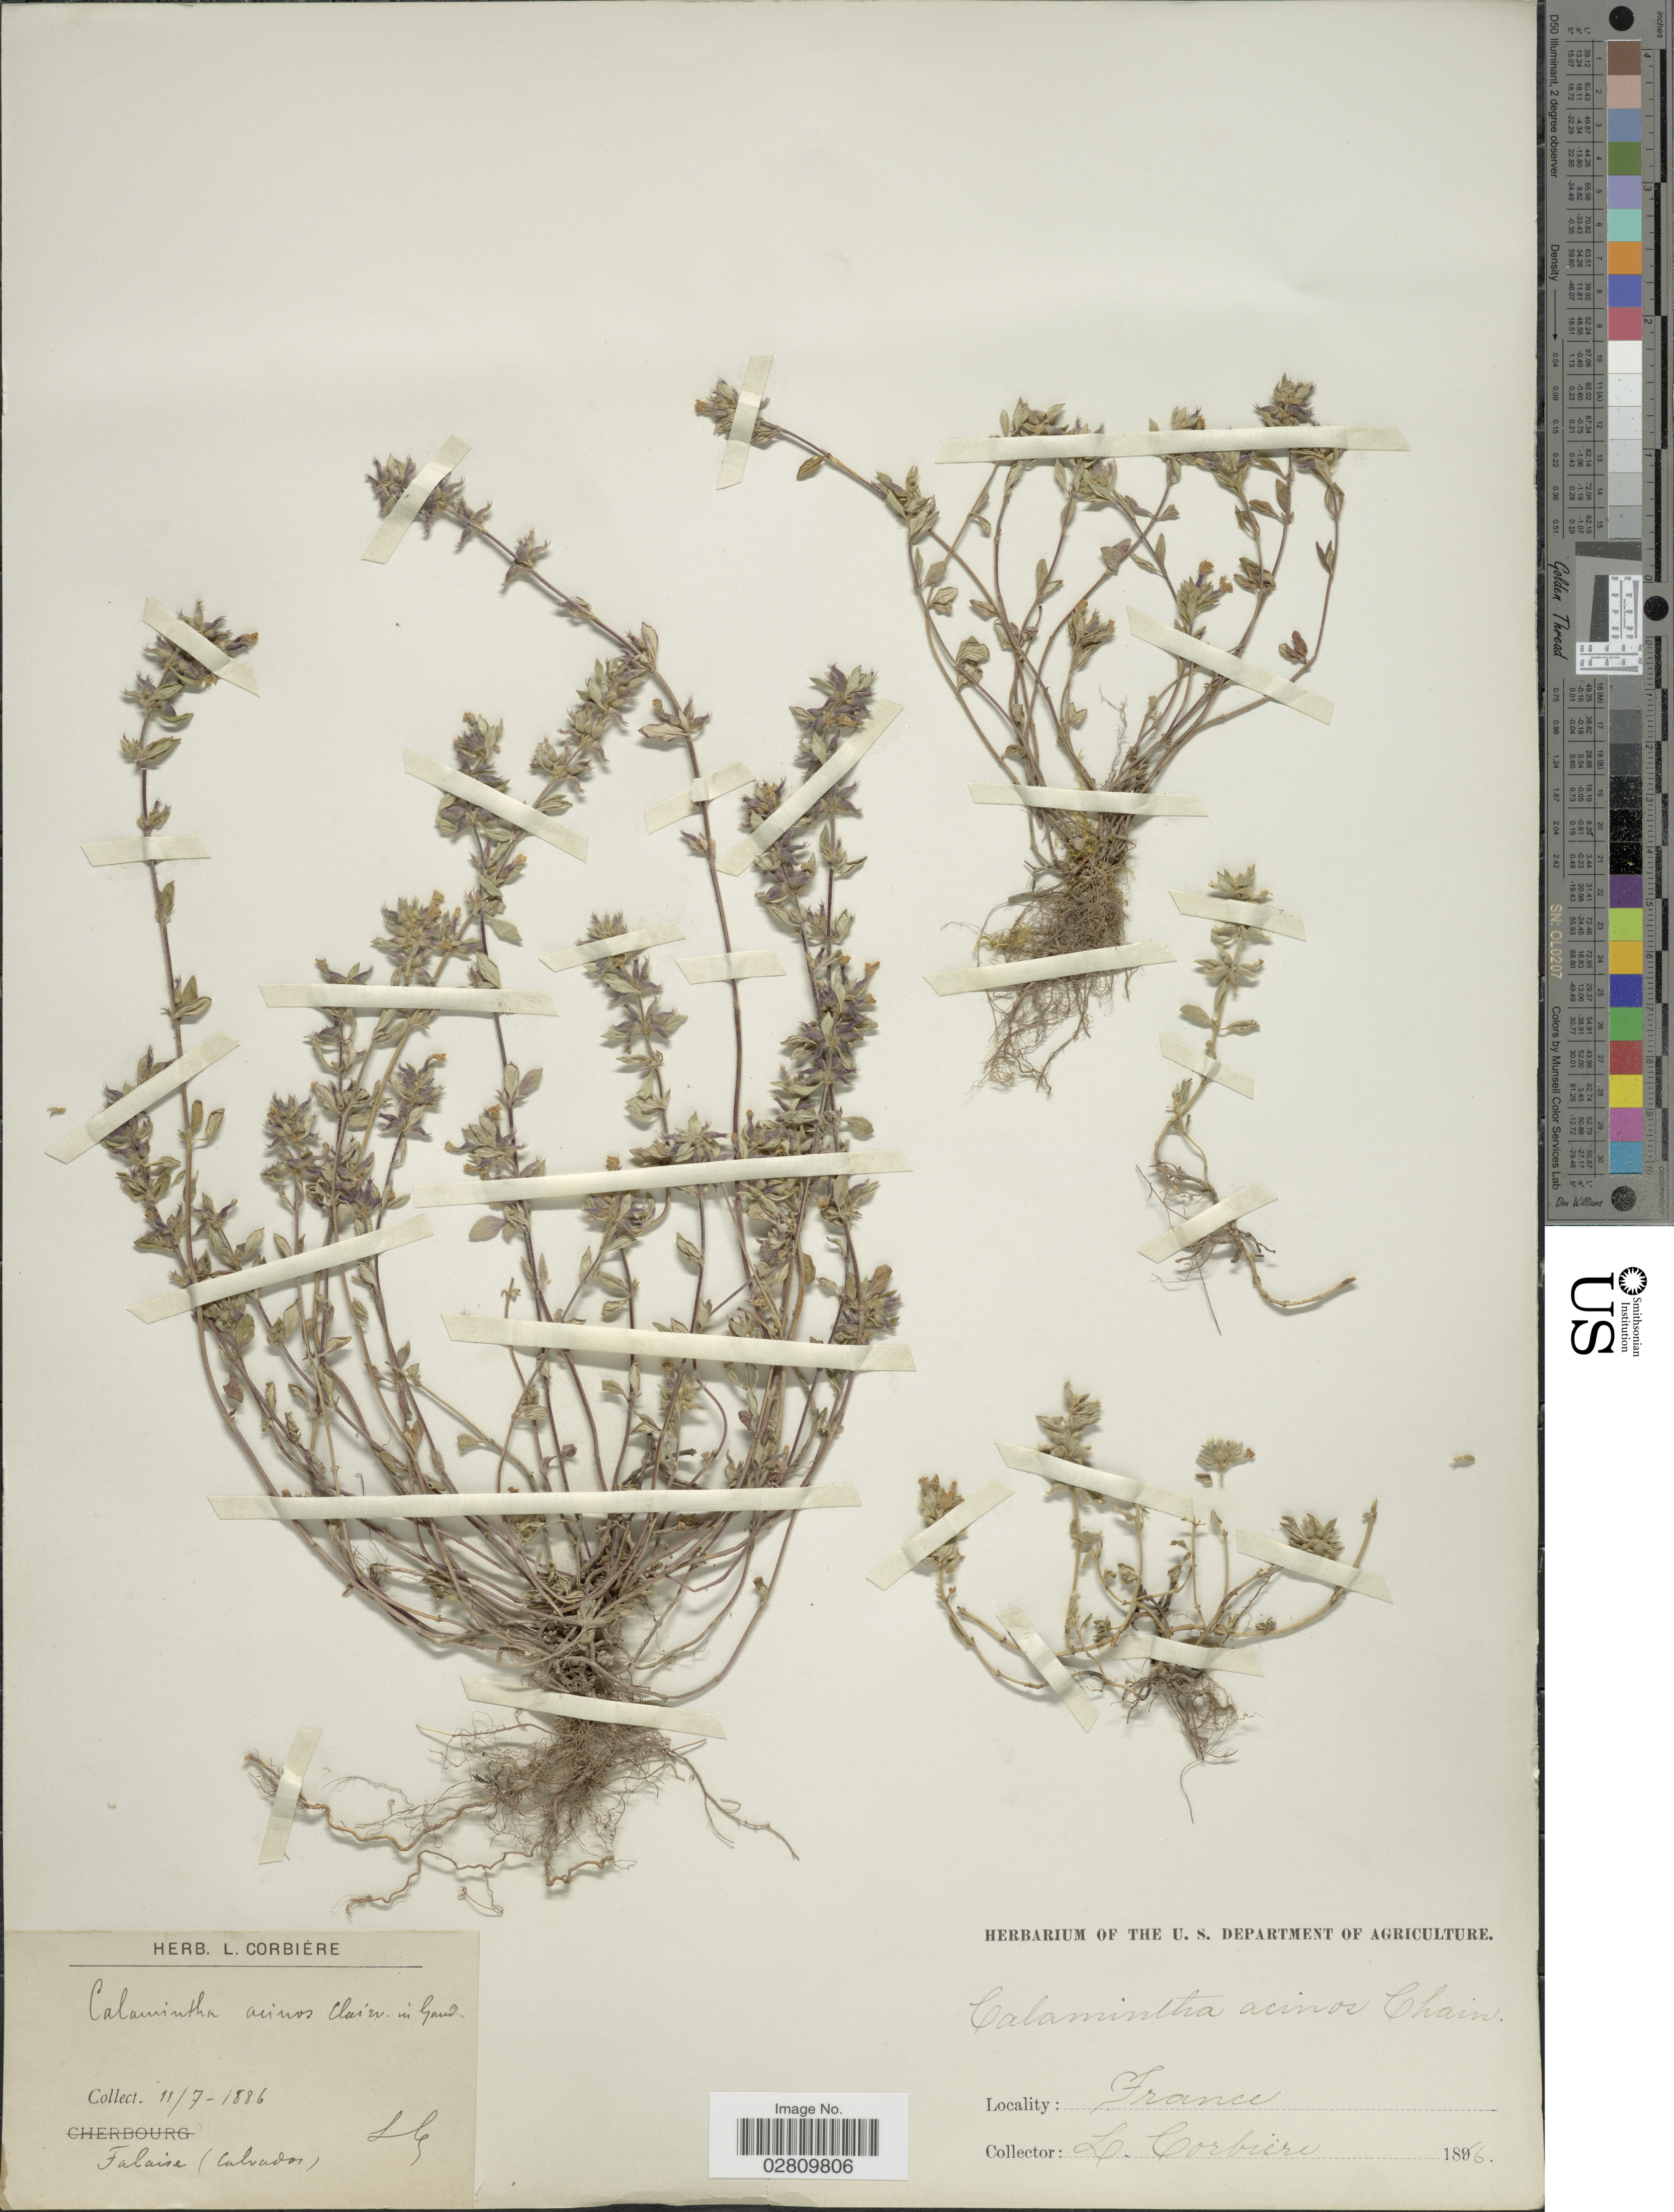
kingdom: Plantae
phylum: Tracheophyta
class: Magnoliopsida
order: Lamiales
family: Lamiaceae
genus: Acinos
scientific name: Acinos acinos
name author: (L.) Huth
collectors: L. Corbière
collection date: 1886-07-11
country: France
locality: Falaise (Calvados). [interpreted]